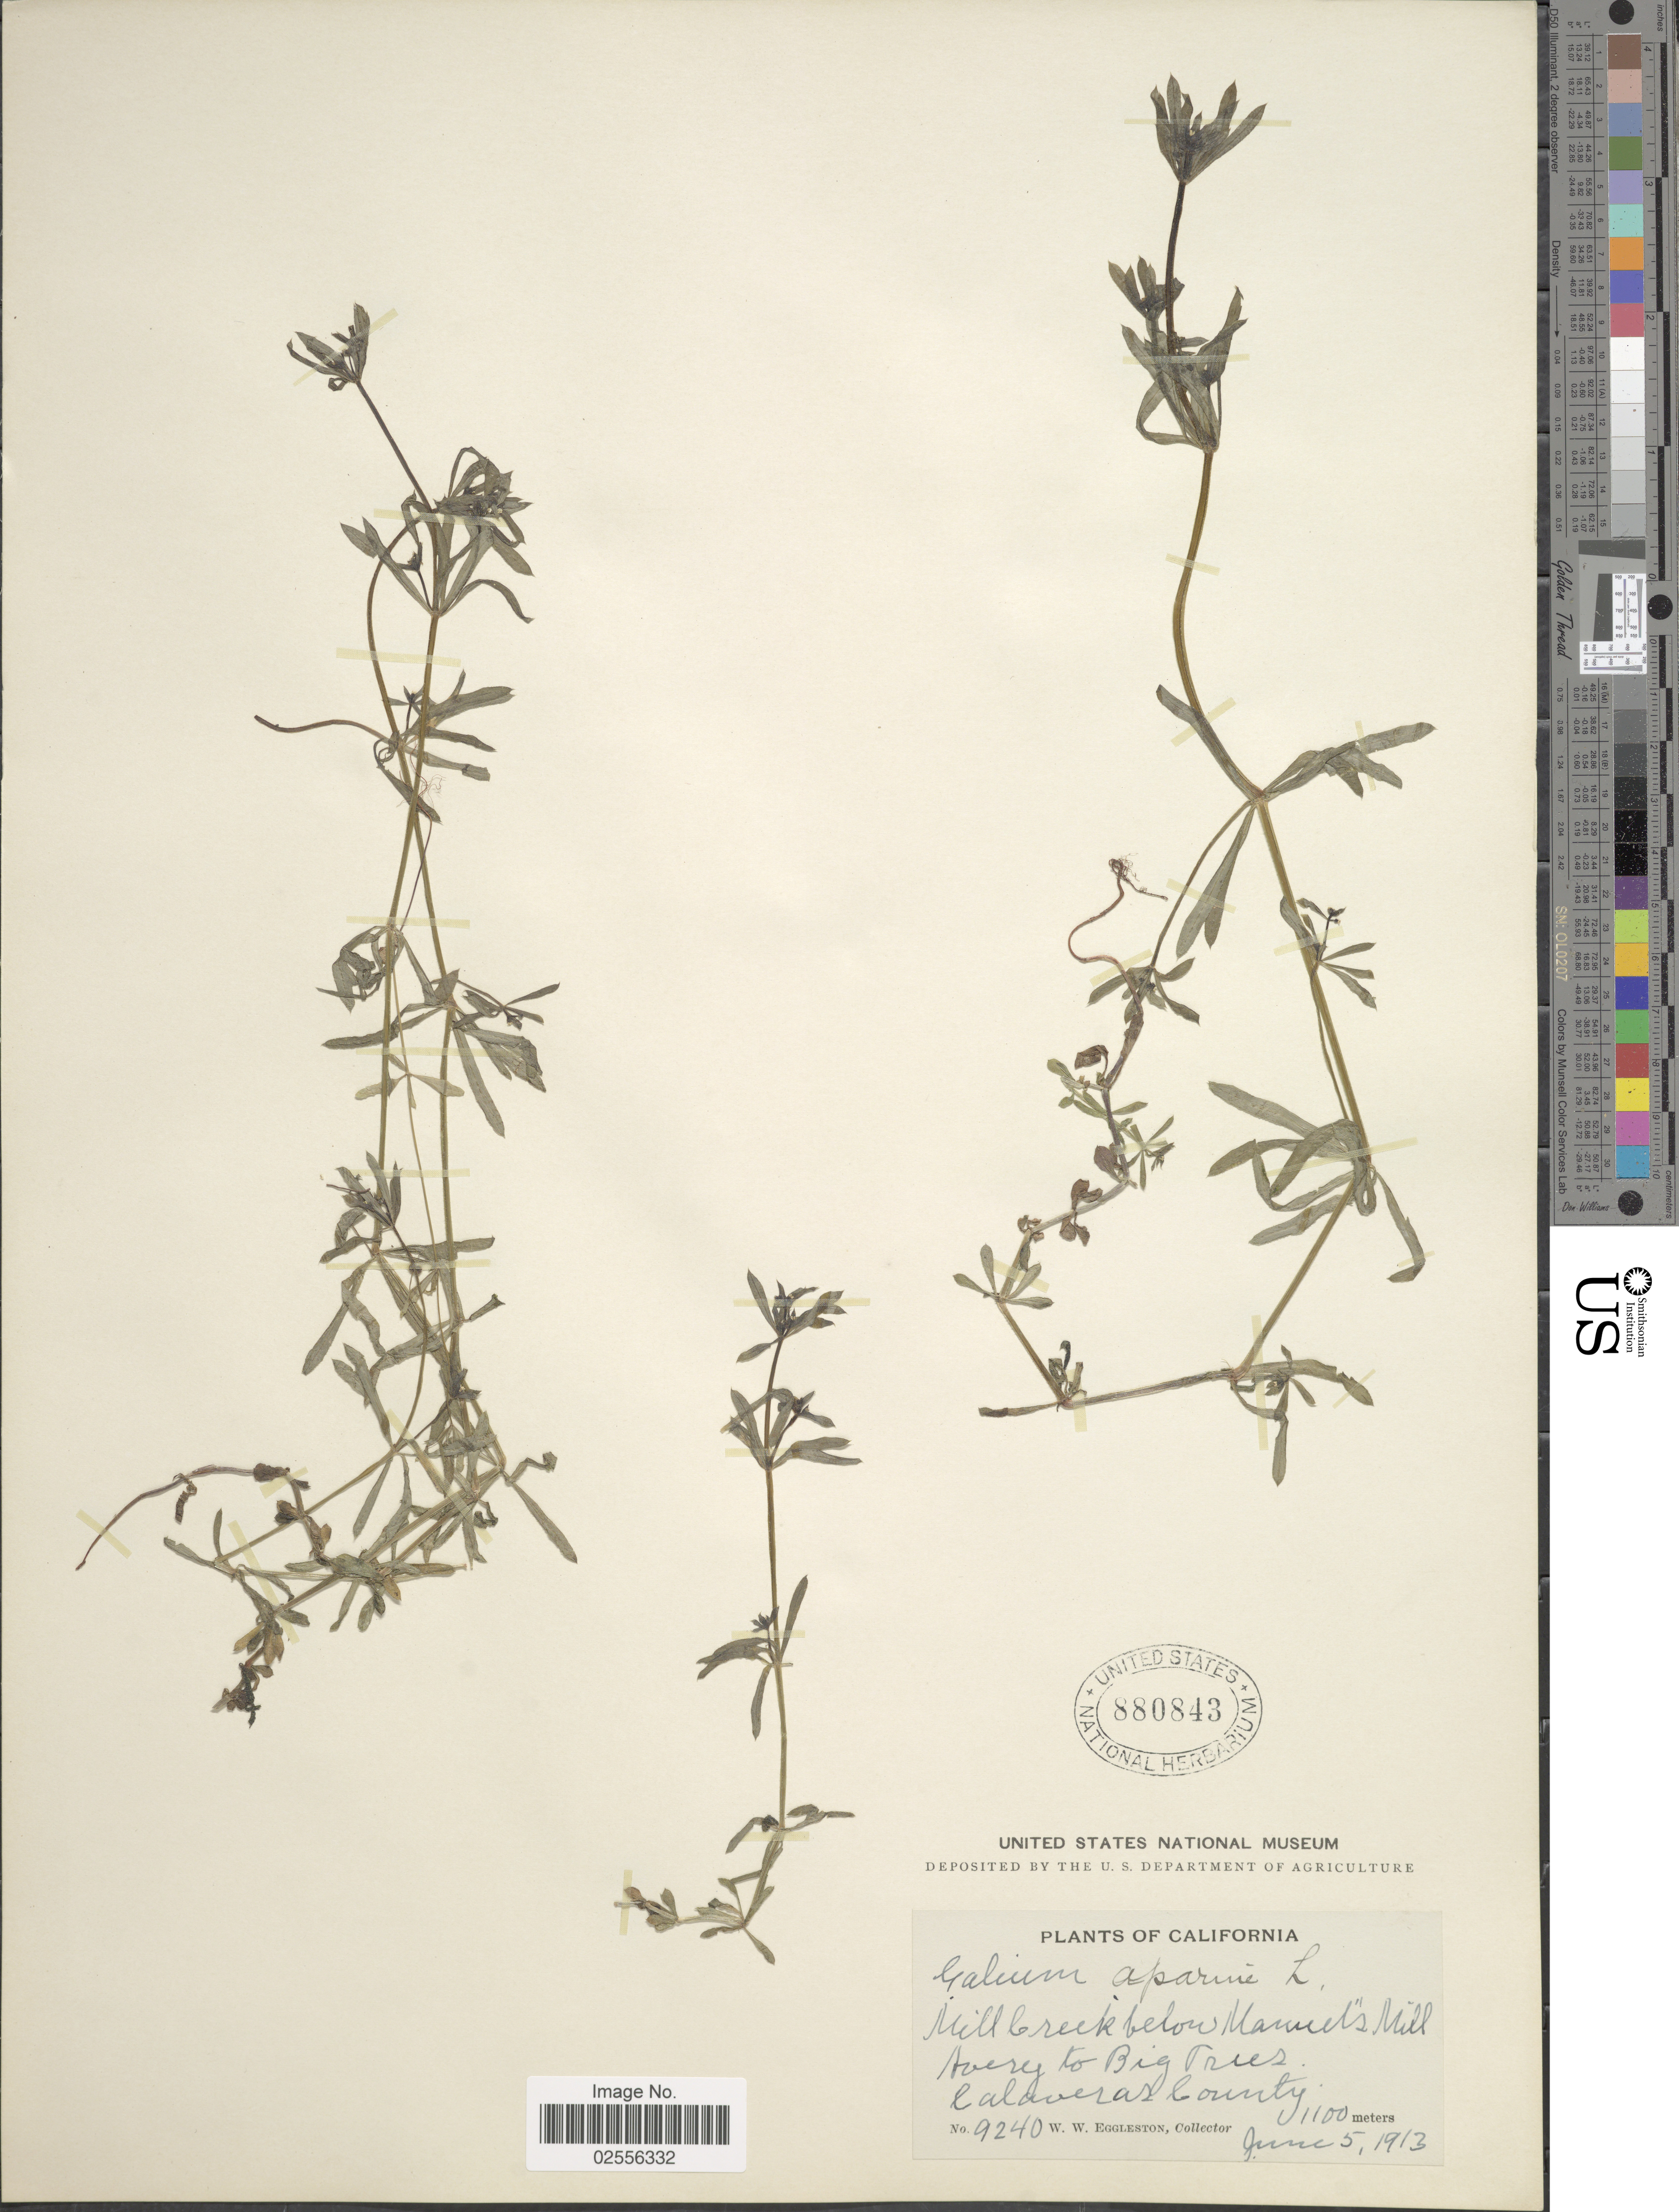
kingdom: Plantae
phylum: Tracheophyta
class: Magnoliopsida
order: Gentianales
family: Rubiaceae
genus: Galium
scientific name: Galium aparine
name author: L.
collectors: W. W. Eggleston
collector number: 9240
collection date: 1913-06-05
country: United States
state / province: California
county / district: Calaveras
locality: Mill Creek below Manuel's Mill. Avery to Big Trees. Calaveras County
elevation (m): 1100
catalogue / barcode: US 880843